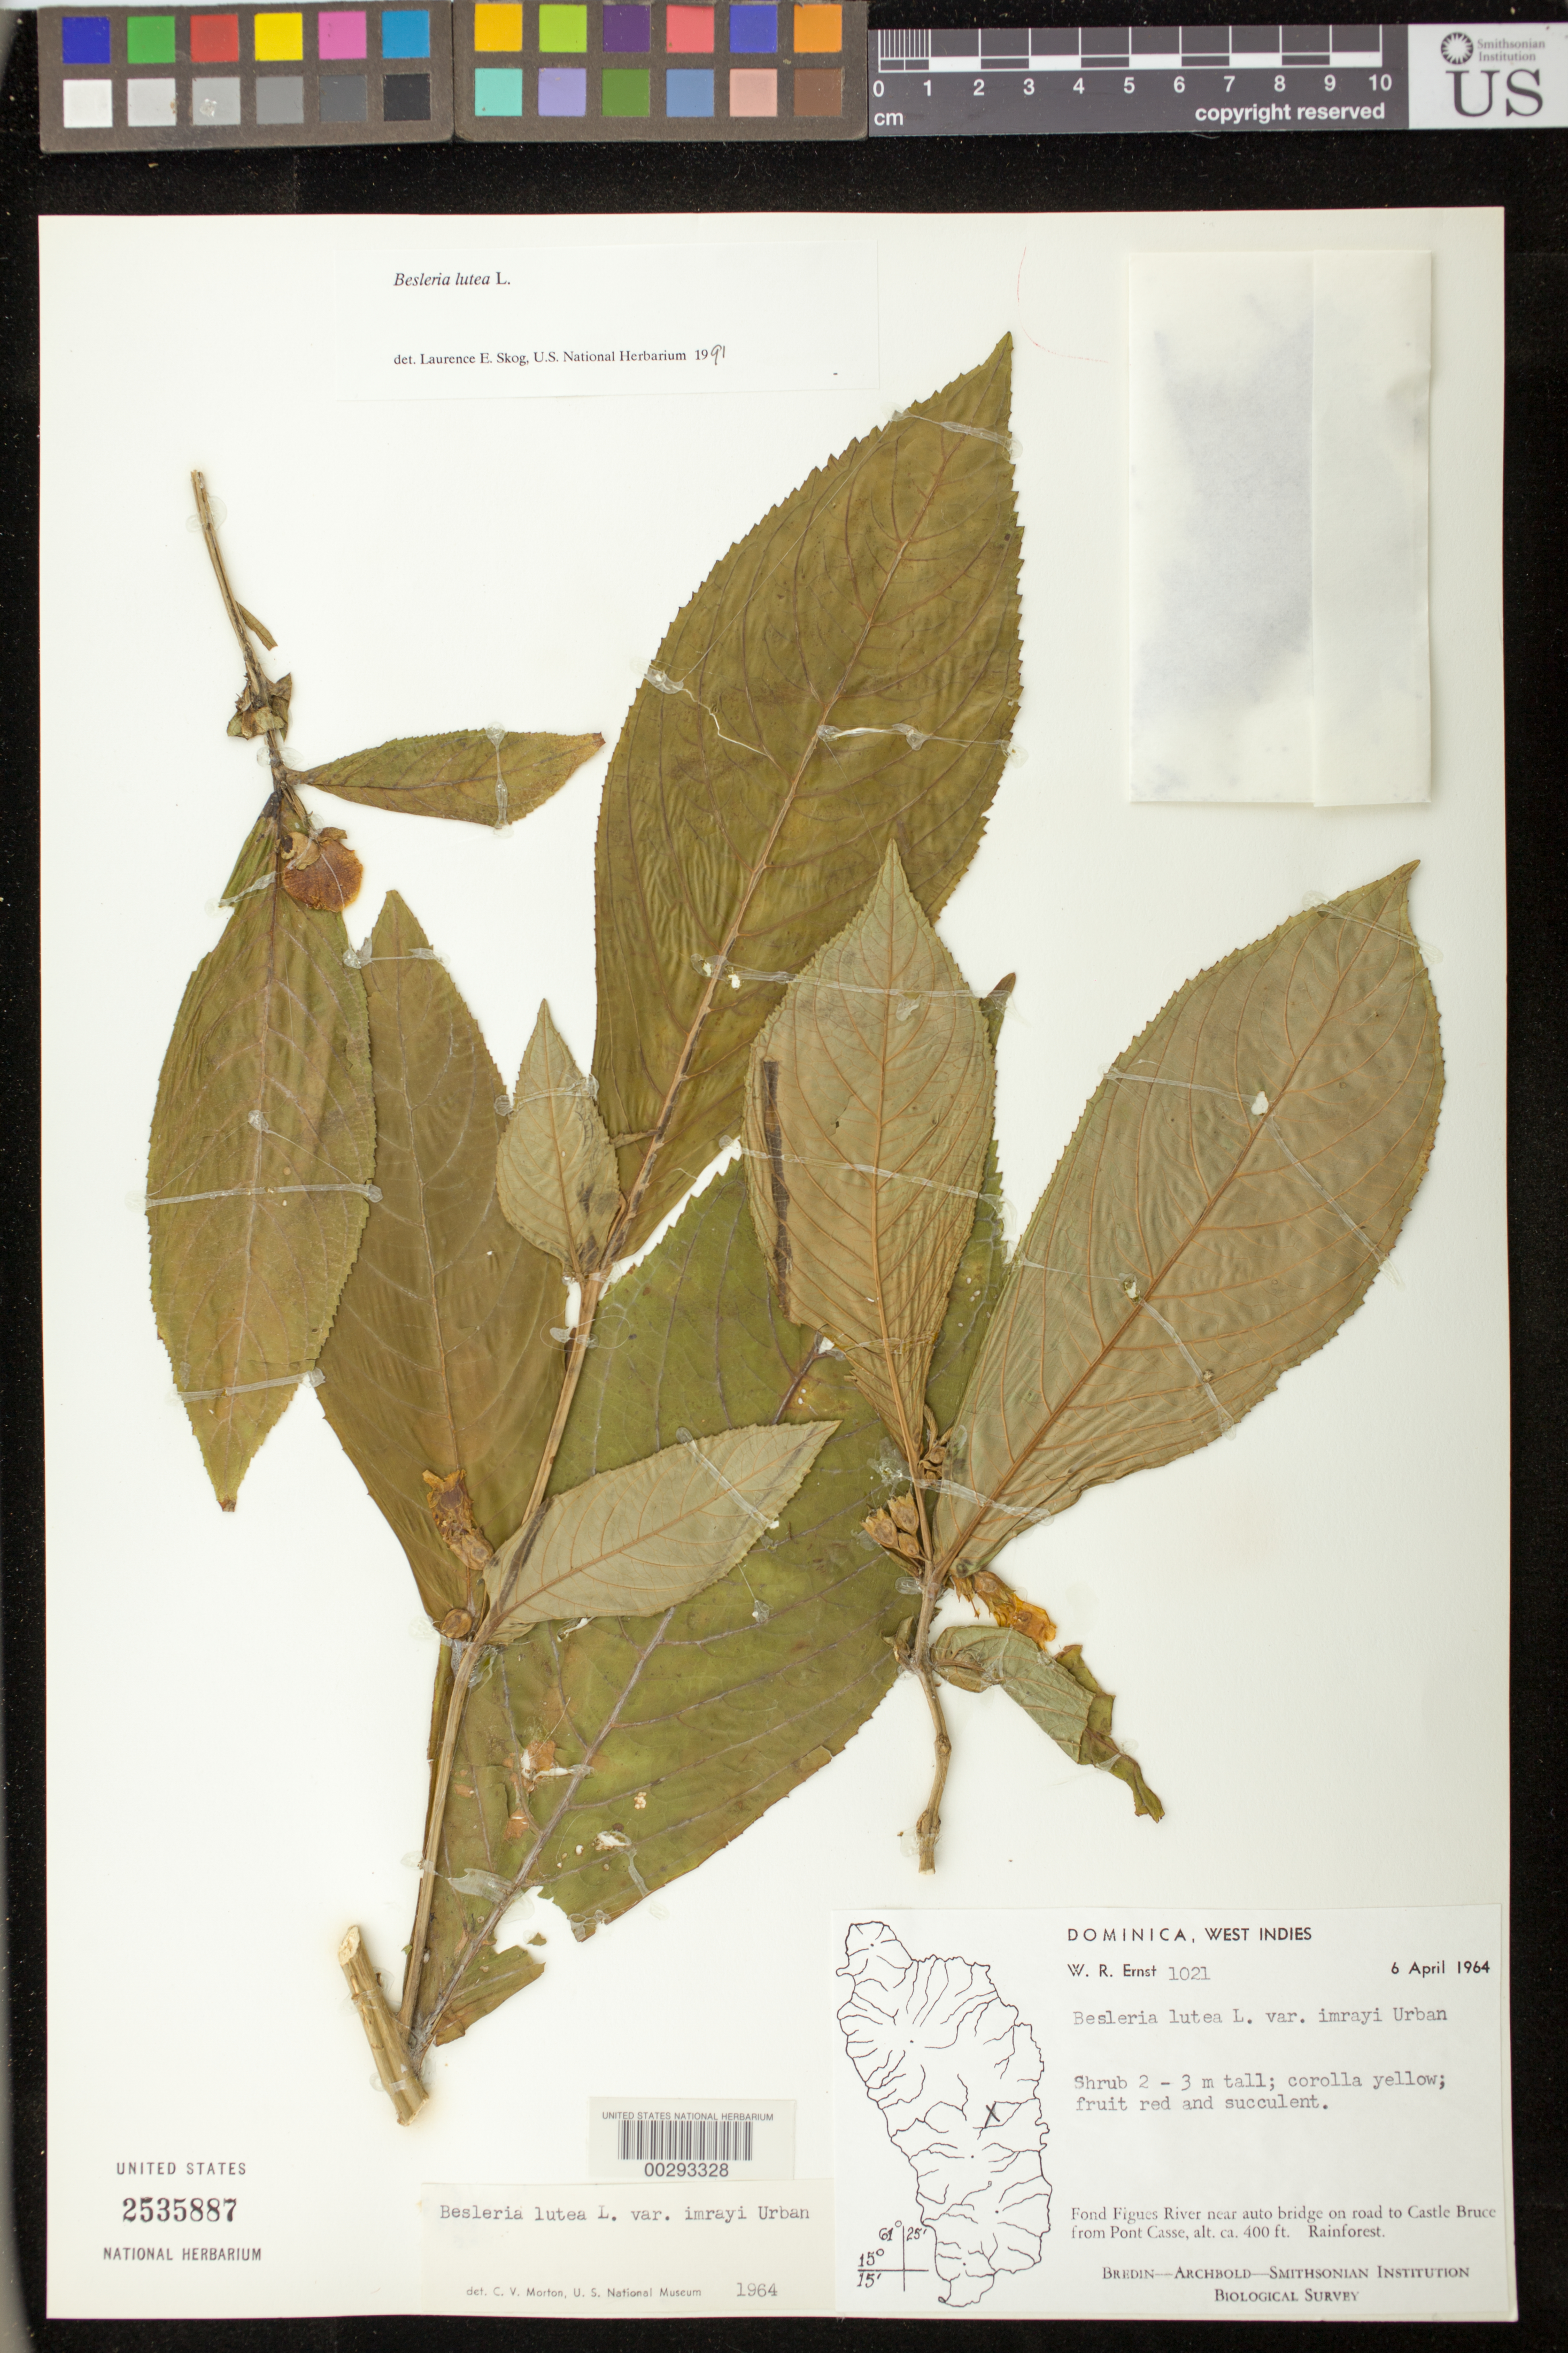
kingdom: Plantae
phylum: Tracheophyta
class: Magnoliopsida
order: Lamiales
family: Gesneriaceae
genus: Besleria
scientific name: Besleria lutea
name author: L.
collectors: W. R. Ernst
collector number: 1021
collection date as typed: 06 Apr 1964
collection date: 1964-04-06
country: Dominica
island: Dominica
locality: Fond Figues River on road to Castle Bruce from Pont Casse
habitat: Rainforest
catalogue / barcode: US 2535887